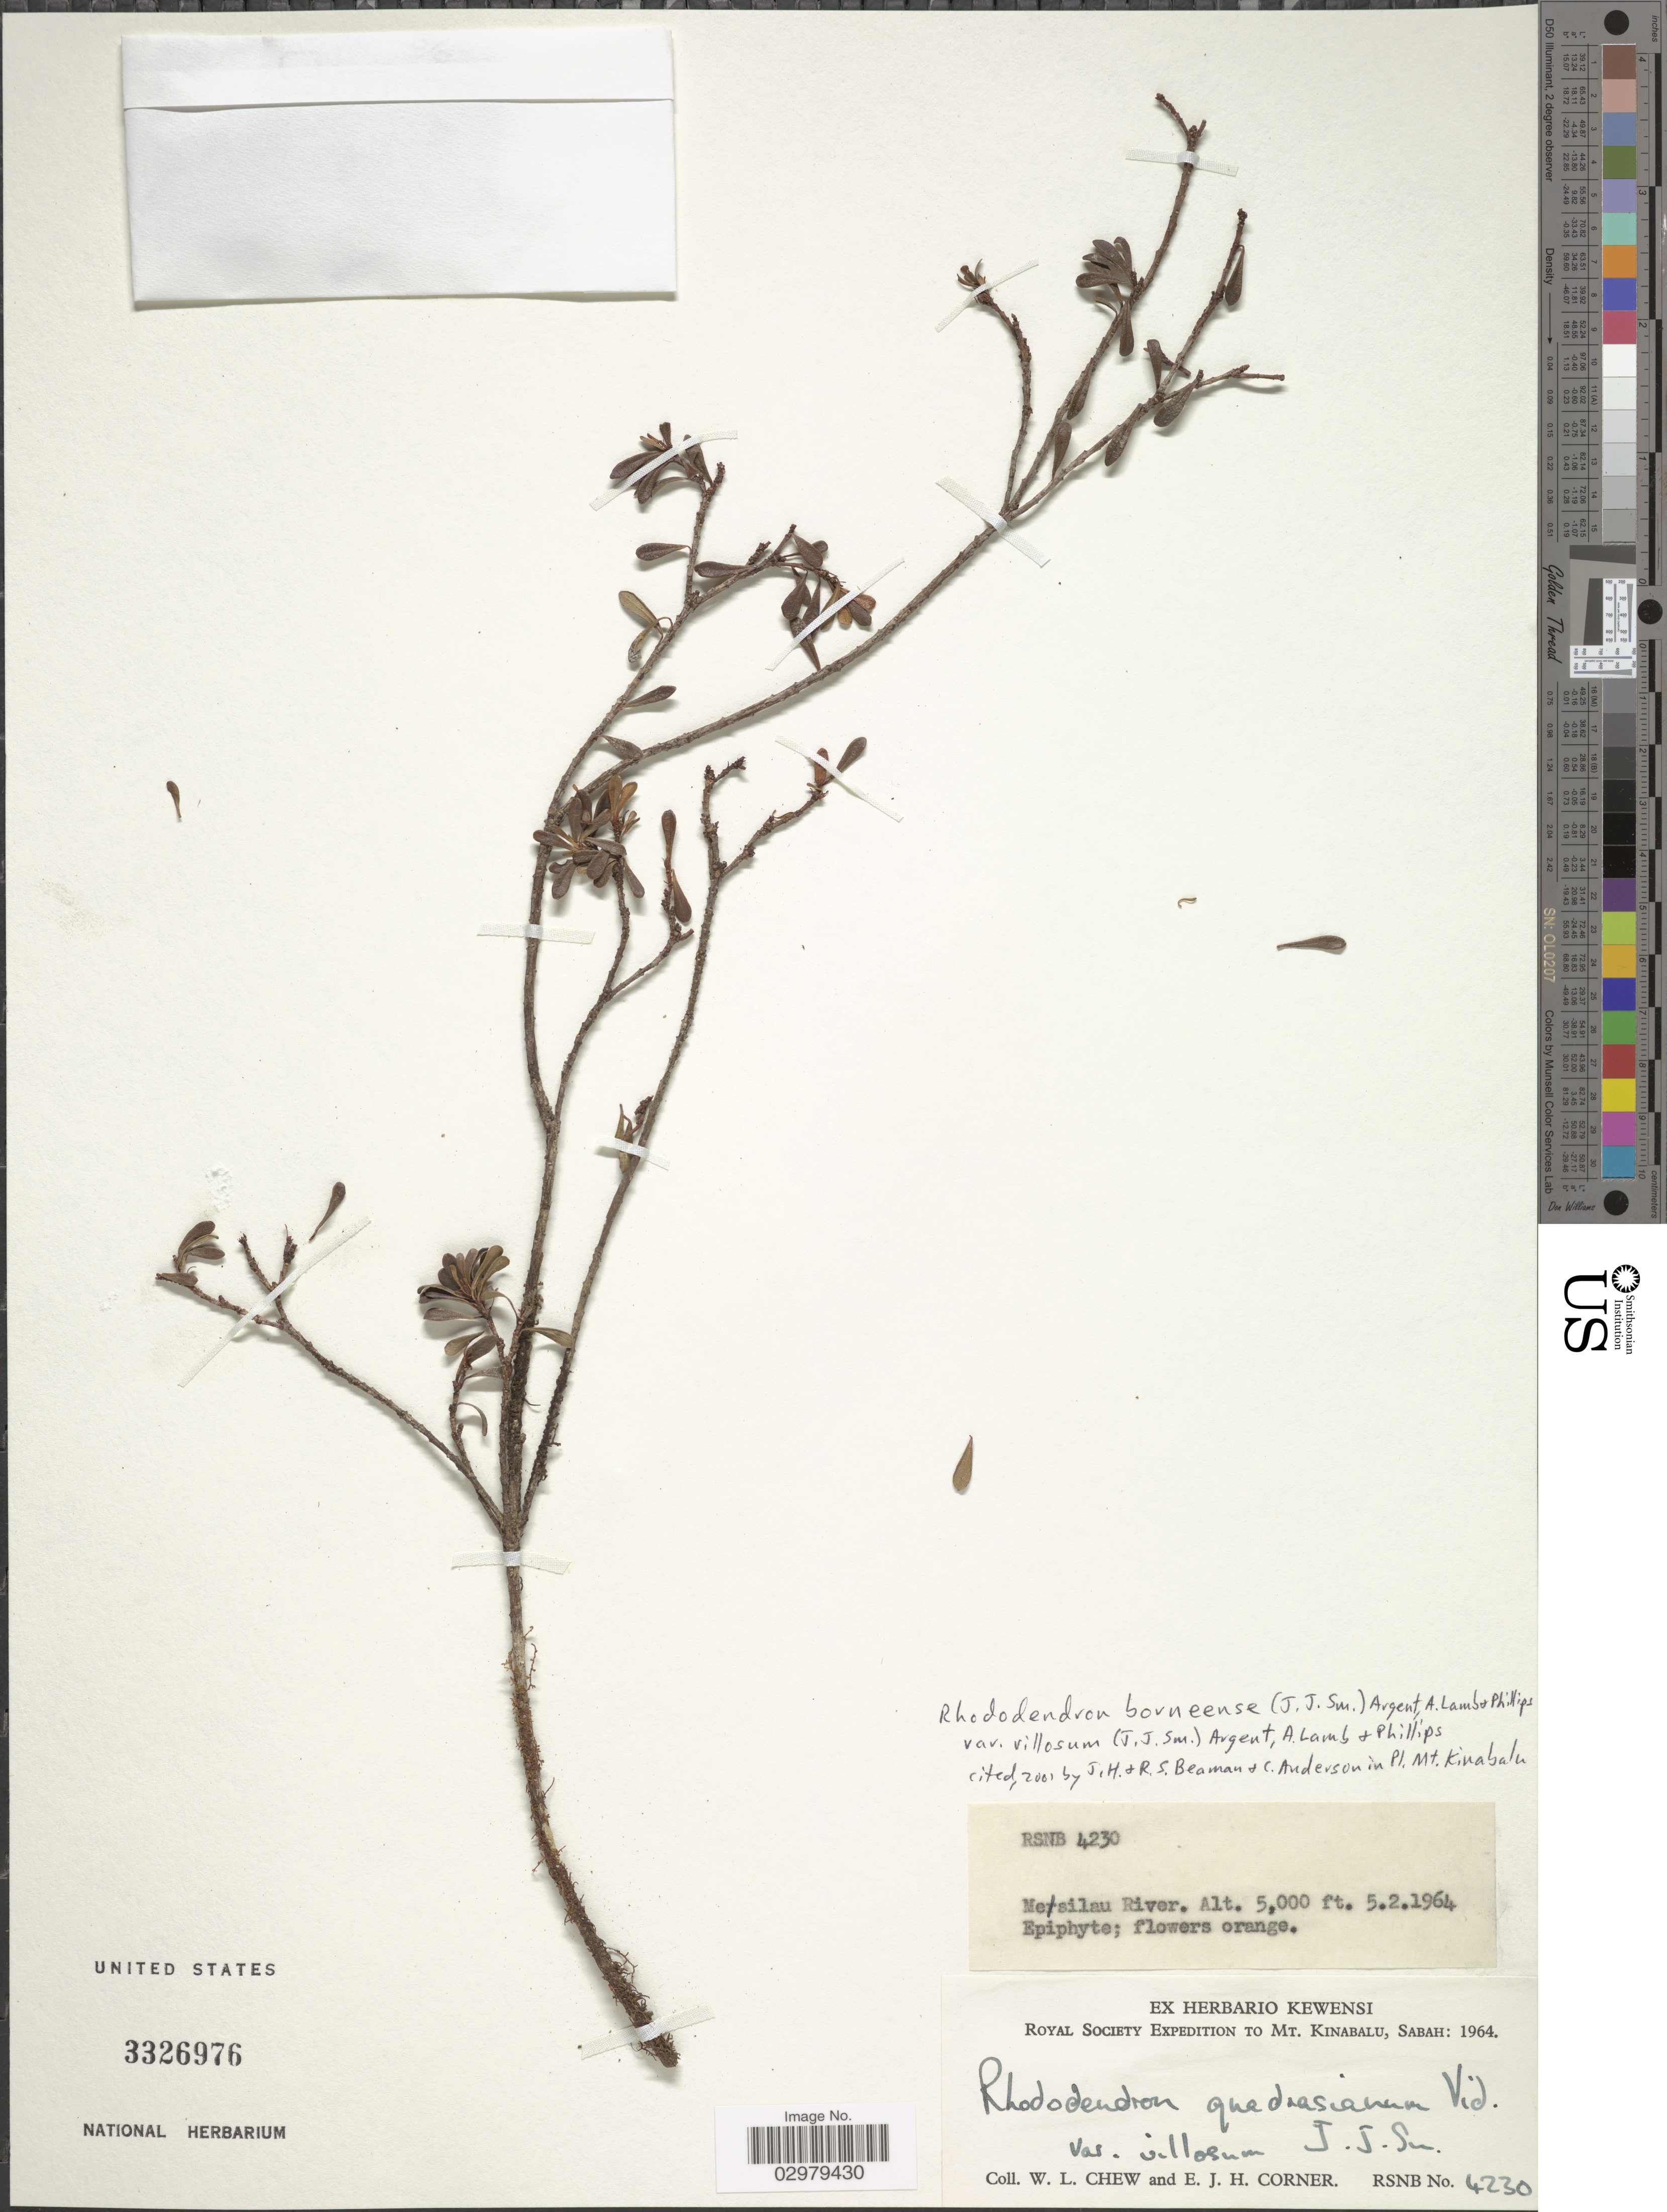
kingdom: Plantae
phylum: Tracheophyta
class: Magnoliopsida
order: Ericales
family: Ericaceae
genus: Rhododendron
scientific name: Rhododendron borneense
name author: (J.J. Sm.) Argent et al.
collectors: W. Chew & E. Corner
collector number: RSNB 4230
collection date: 1964-02-05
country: Malaysia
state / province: Sabah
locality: Mt. Kinabalu, Sabah. Mesilau River.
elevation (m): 1524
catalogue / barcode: US 3326976